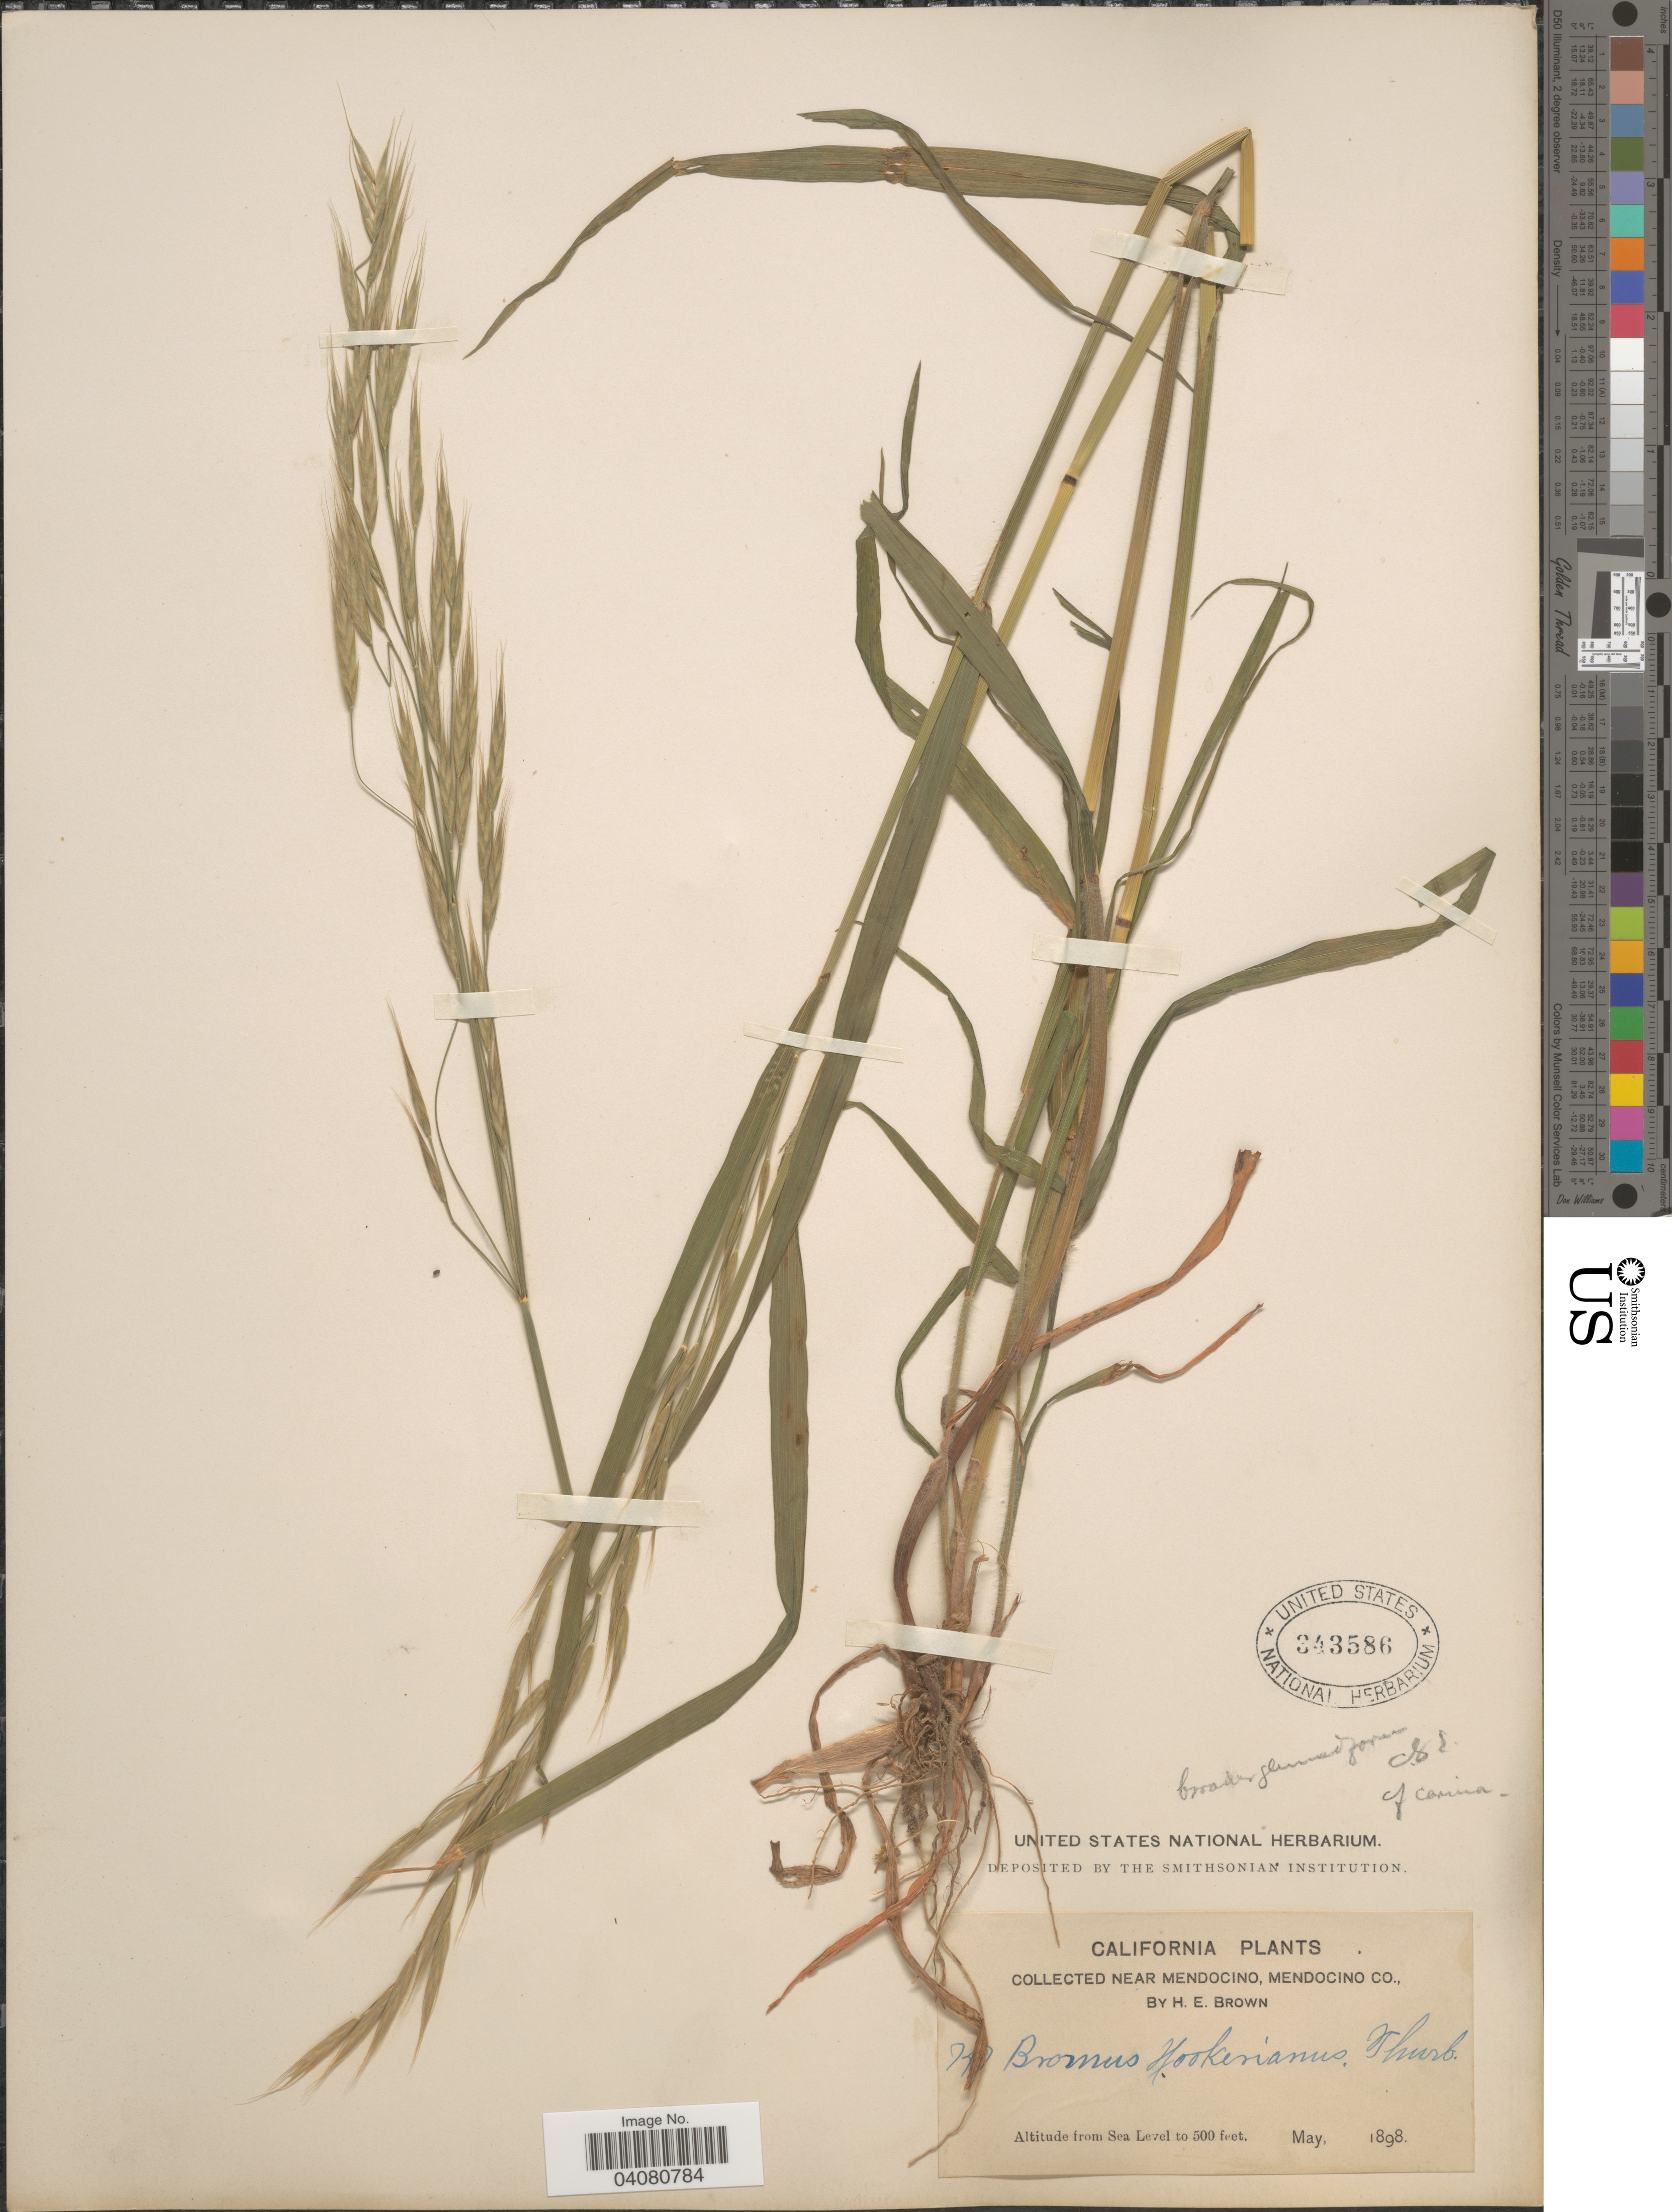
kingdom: Plantae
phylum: Tracheophyta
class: Liliopsida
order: Poales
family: Poaceae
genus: Bromus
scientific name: Bromus carinatus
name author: Hook. & Arn.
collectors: H. E. Brown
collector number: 747*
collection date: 1898-05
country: United States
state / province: California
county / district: Mendocino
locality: Near Mendocino, Mendocino Co.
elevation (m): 0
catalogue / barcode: US 343586